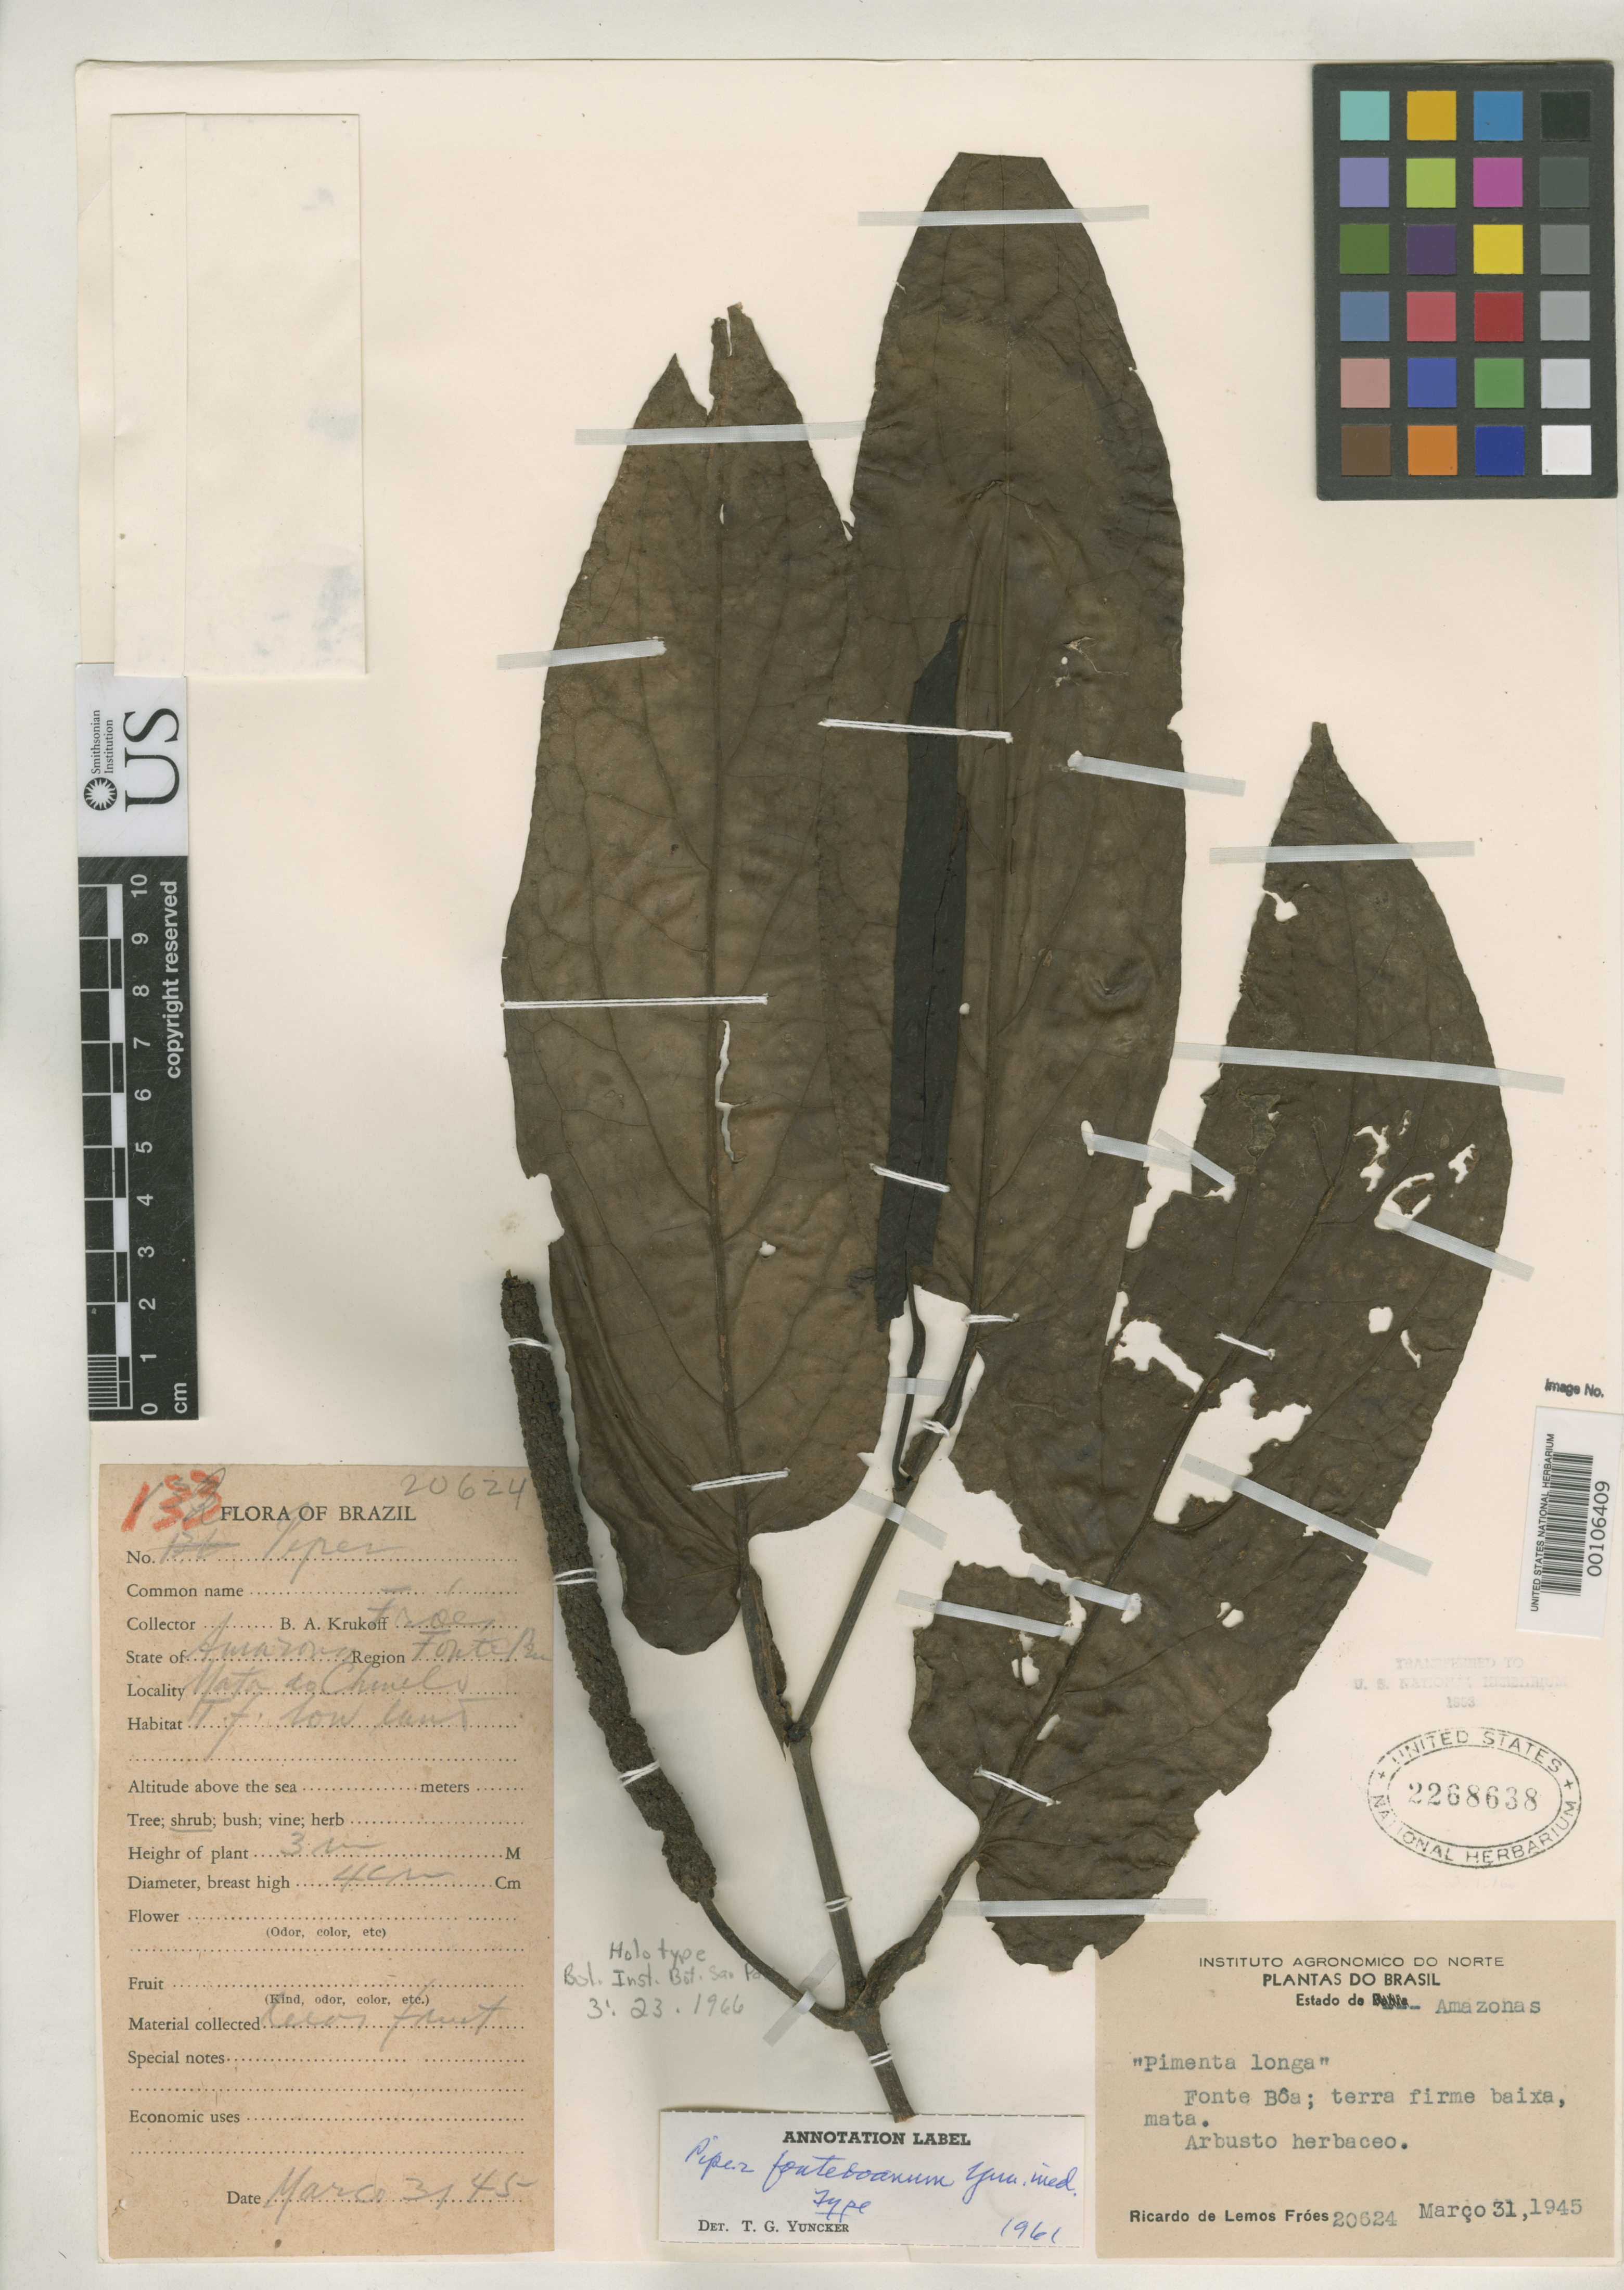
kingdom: Plantae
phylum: Tracheophyta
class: Magnoliopsida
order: Piperales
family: Piperaceae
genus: Piper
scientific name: Piper fonteboanum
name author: Yunck.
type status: Holotype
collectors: R. L. Fróes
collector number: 20624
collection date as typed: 31 Mar 1945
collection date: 1945-03-31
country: Brazil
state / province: Amazonas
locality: Fonte Boa.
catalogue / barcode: US 2268638